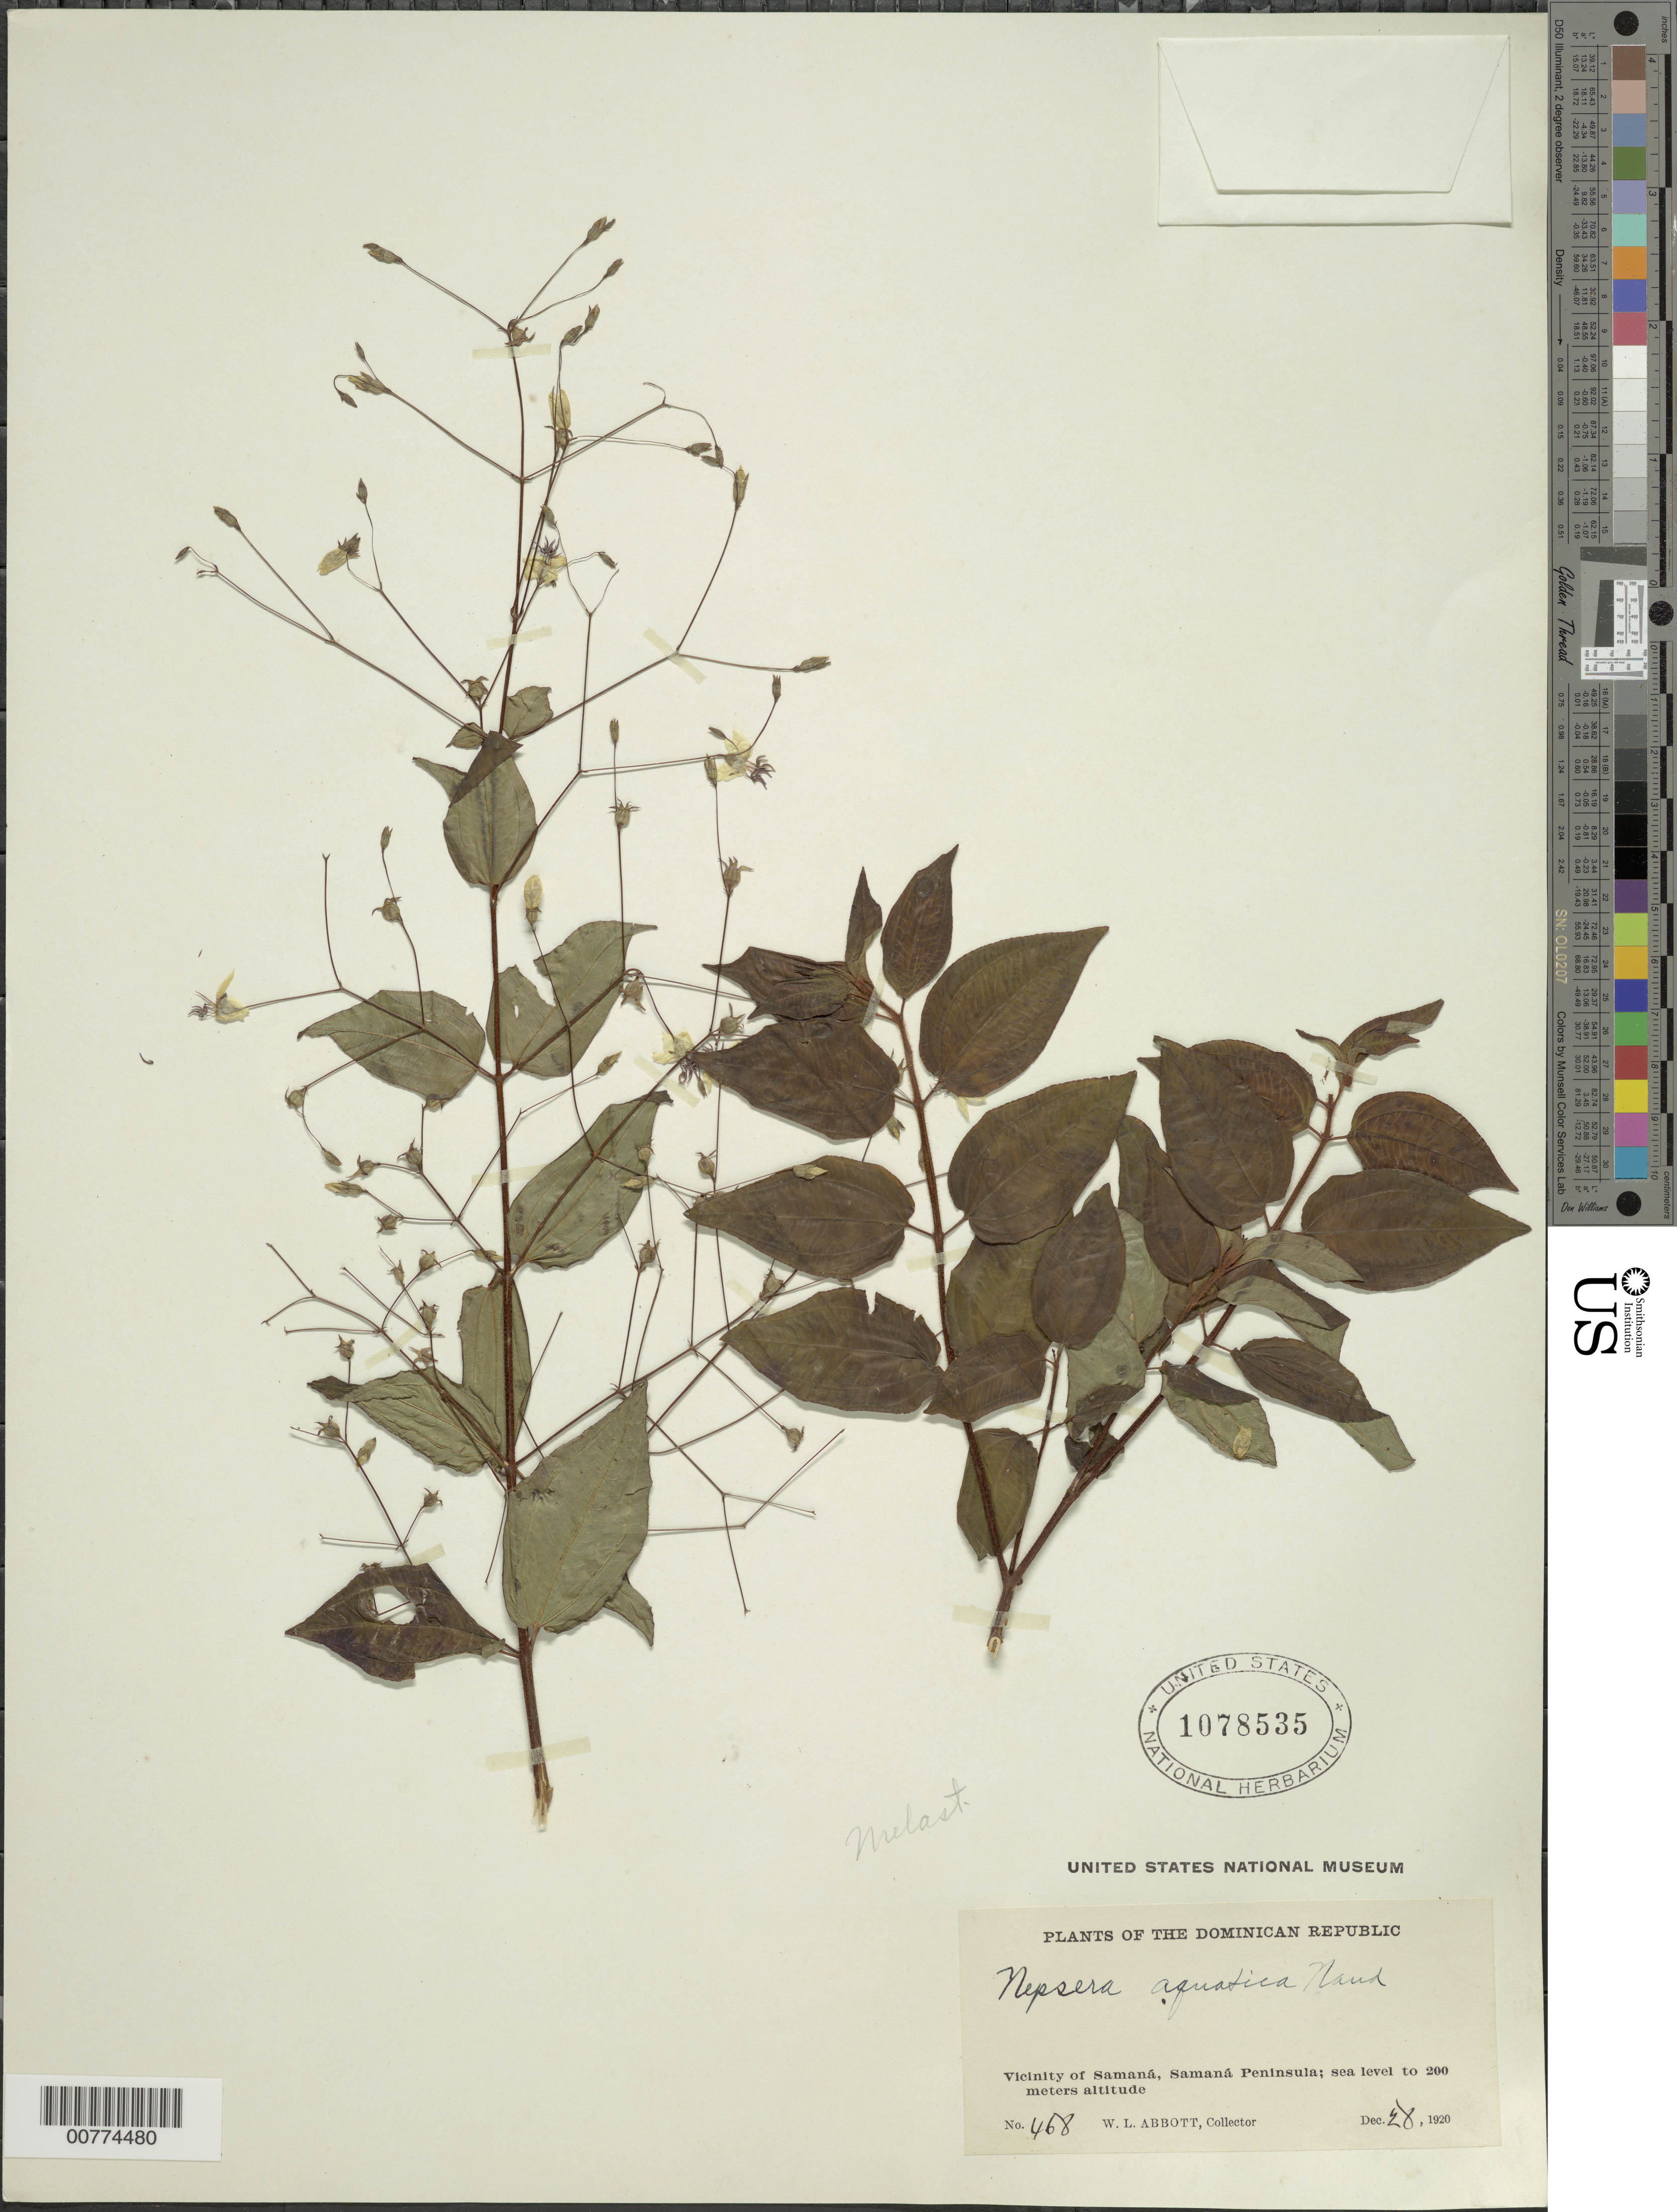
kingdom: Plantae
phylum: Tracheophyta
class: Magnoliopsida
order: Myrtales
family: Melastomataceae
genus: Nepsera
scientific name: Nepsera aquatica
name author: (Aubl.) Naudin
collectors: W. L. Abbott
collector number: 468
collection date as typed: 28 Dec 1920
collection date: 1920-12-28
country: Dominican Republic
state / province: Samana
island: Hispaniola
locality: Vicinity of Samaná.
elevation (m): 0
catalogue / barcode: US 1078535